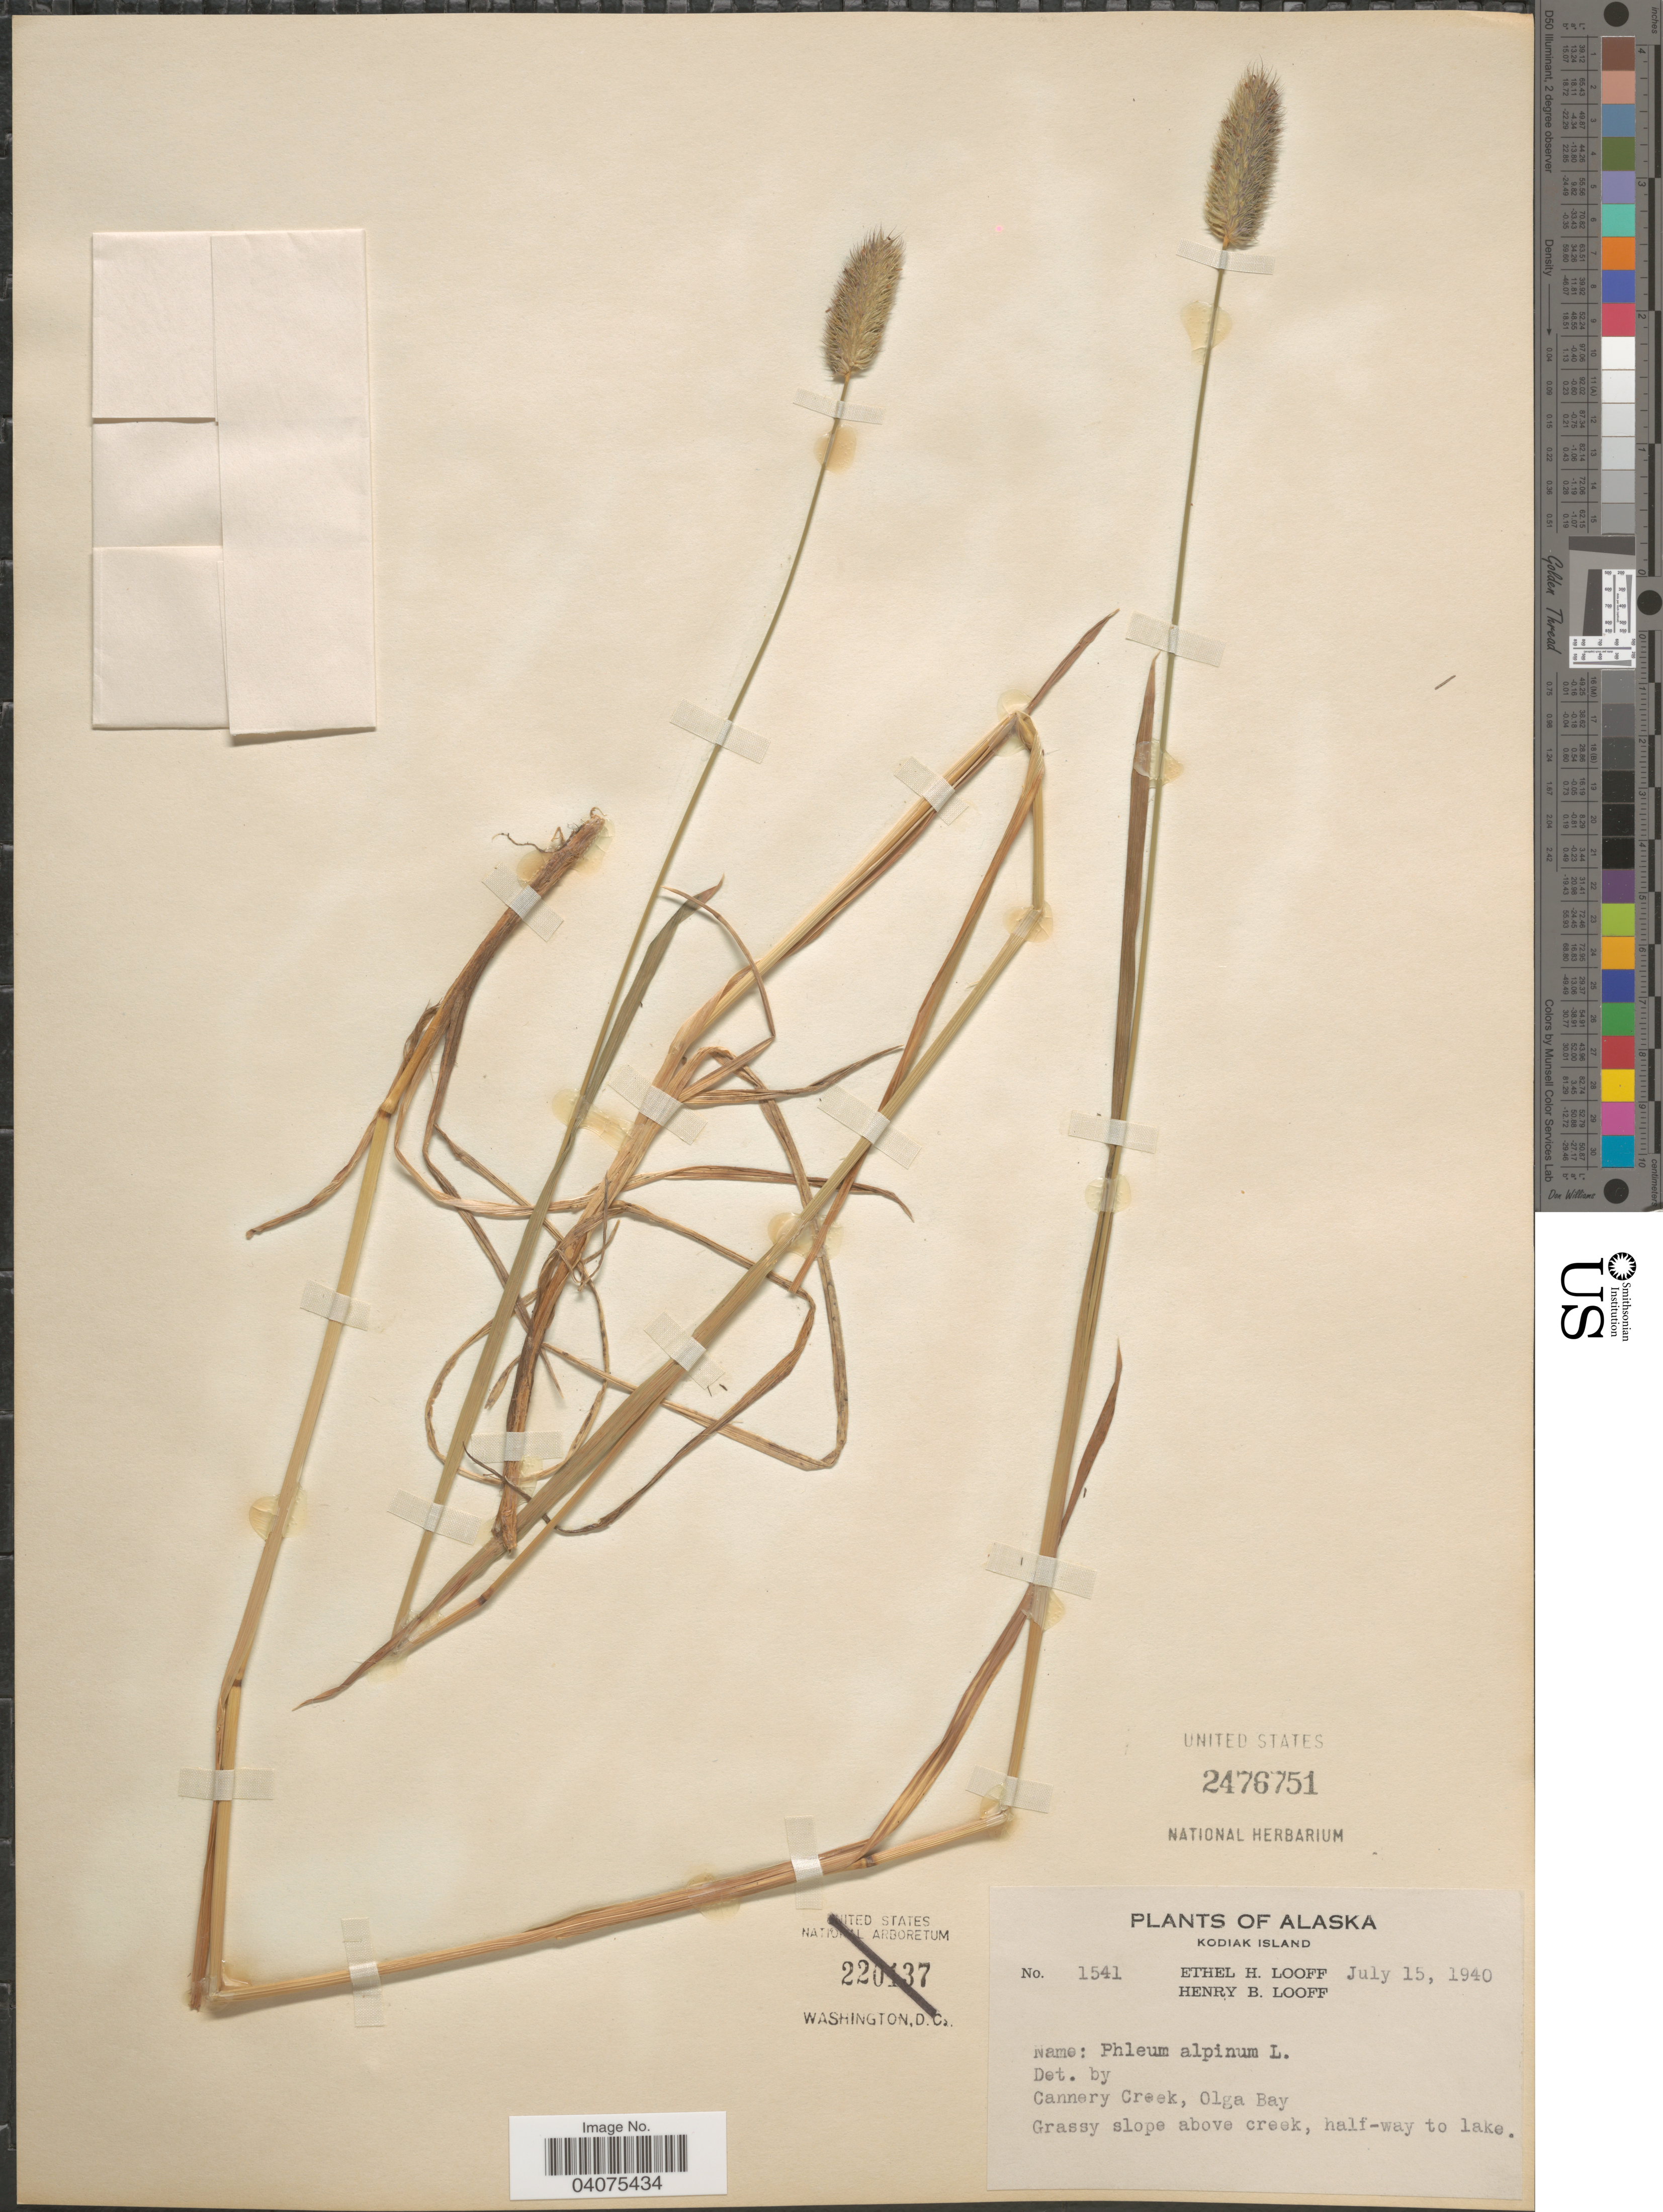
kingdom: Plantae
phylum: Tracheophyta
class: Liliopsida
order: Poales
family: Poaceae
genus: Phleum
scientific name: Phleum alpinum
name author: L.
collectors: E. Looff & H. Looff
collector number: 1541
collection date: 1940-07-15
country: United States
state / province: Alaska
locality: Kodiak Island. Cannery Creek, Olga Bay. Grassy slope above Creek, half-way to lake.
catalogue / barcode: US 2476751